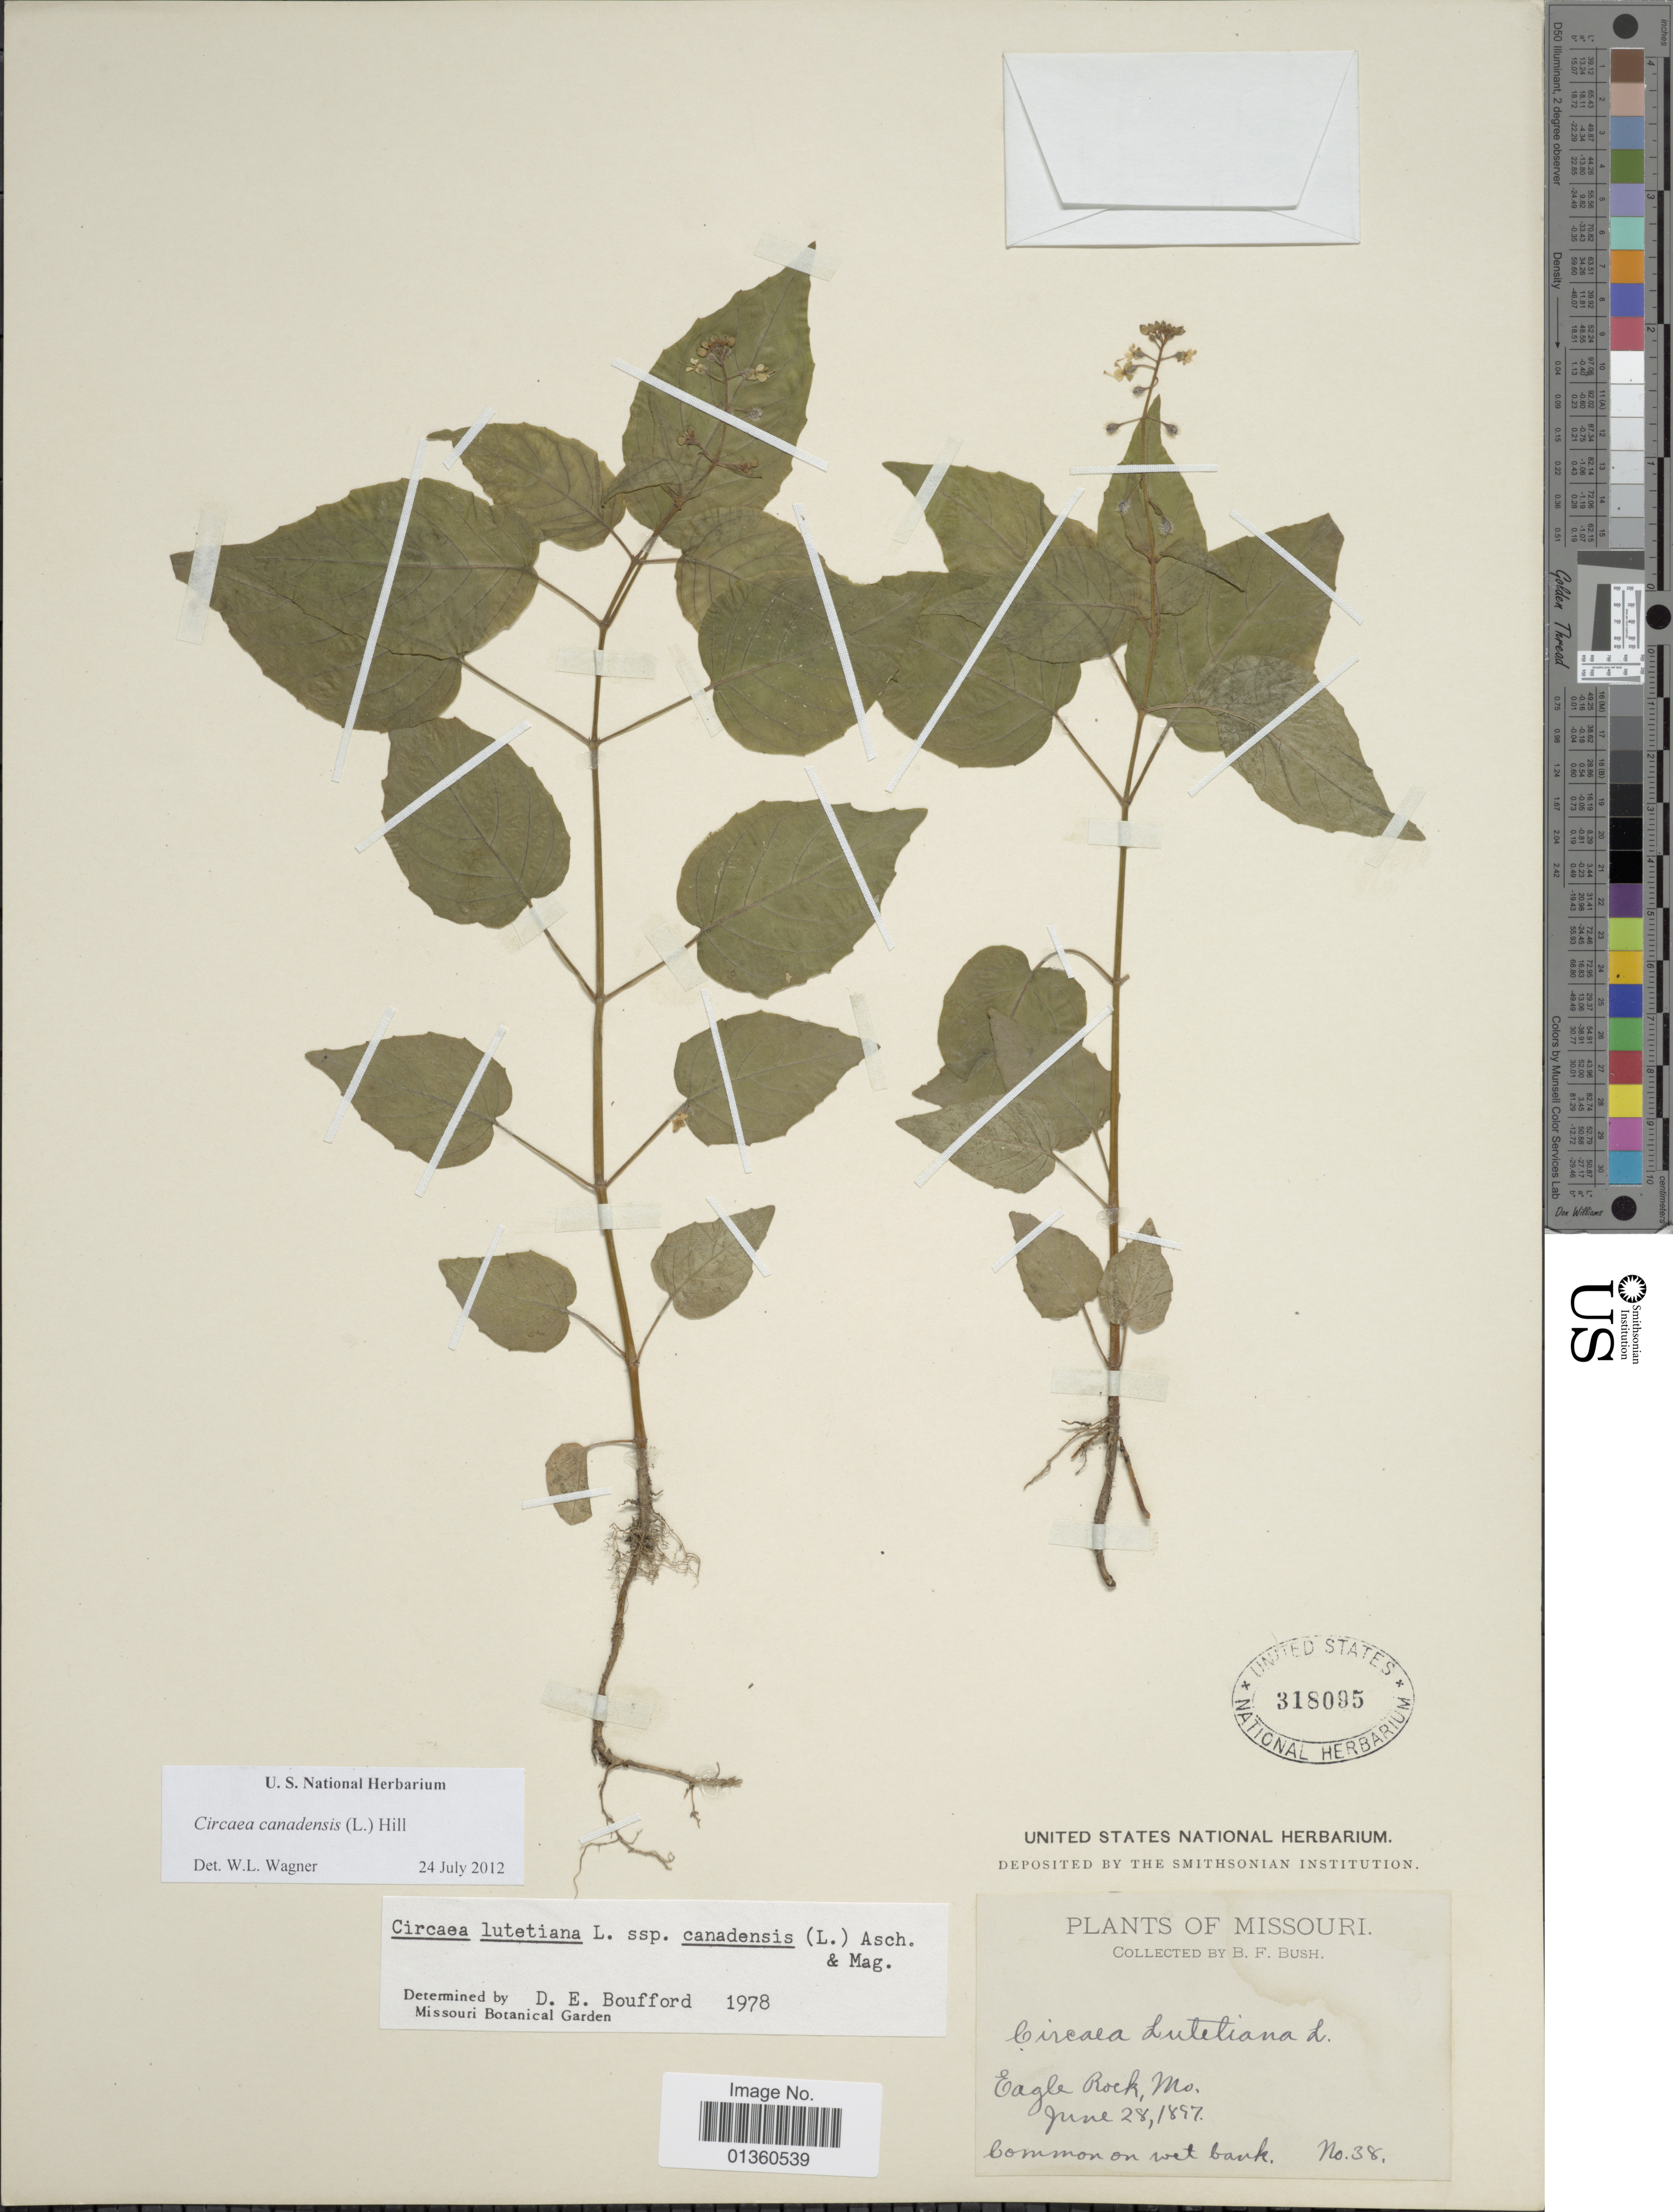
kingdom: Plantae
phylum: Tracheophyta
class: Magnoliopsida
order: Myrtales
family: Onagraceae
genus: Circaea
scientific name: Circaea canadensis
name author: (L.) Hill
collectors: B. F. Bush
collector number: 38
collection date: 1897-06-28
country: United States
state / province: Missouri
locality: Eagle Rock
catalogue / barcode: US 318095